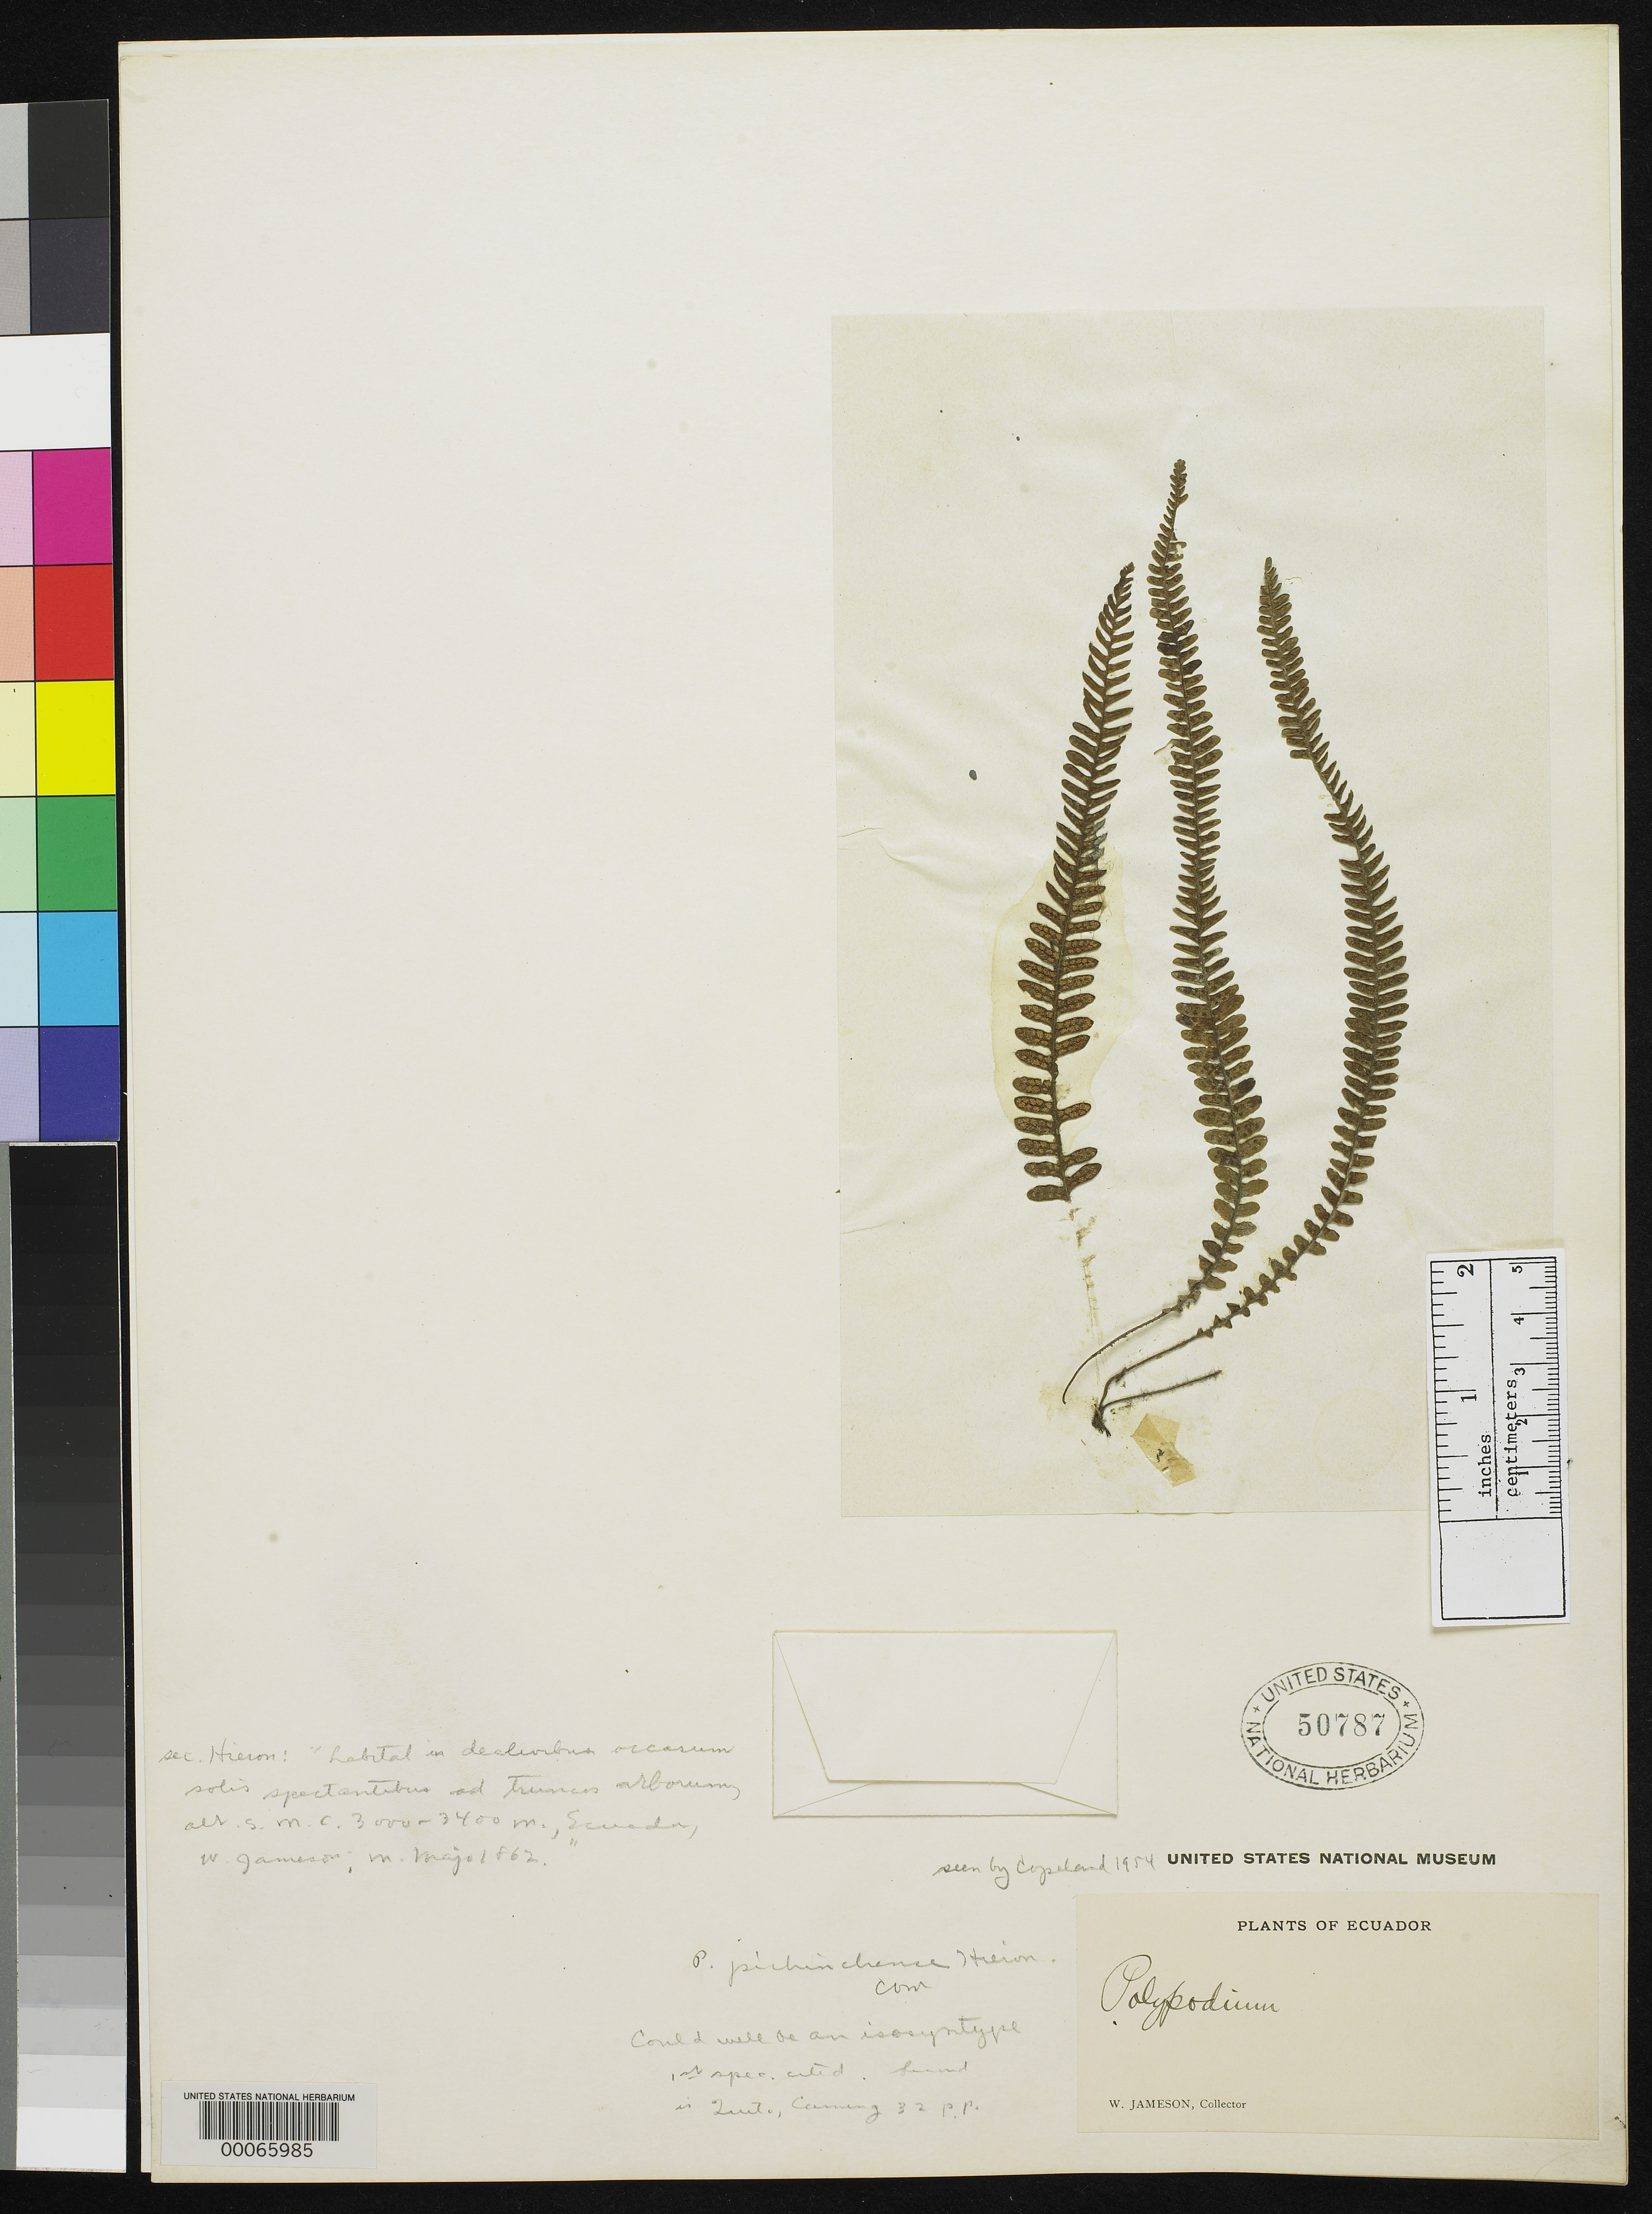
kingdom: Plantae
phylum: Tracheophyta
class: Polypodiopsida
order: Polypodiales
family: Polypodiaceae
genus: Polypodium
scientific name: Polypodium pichinchense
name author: Hieron.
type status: Isosyntype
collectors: W. Jameson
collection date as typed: May 1862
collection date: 1862-05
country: Ecuador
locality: Cordillera de Quito.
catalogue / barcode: US 50787